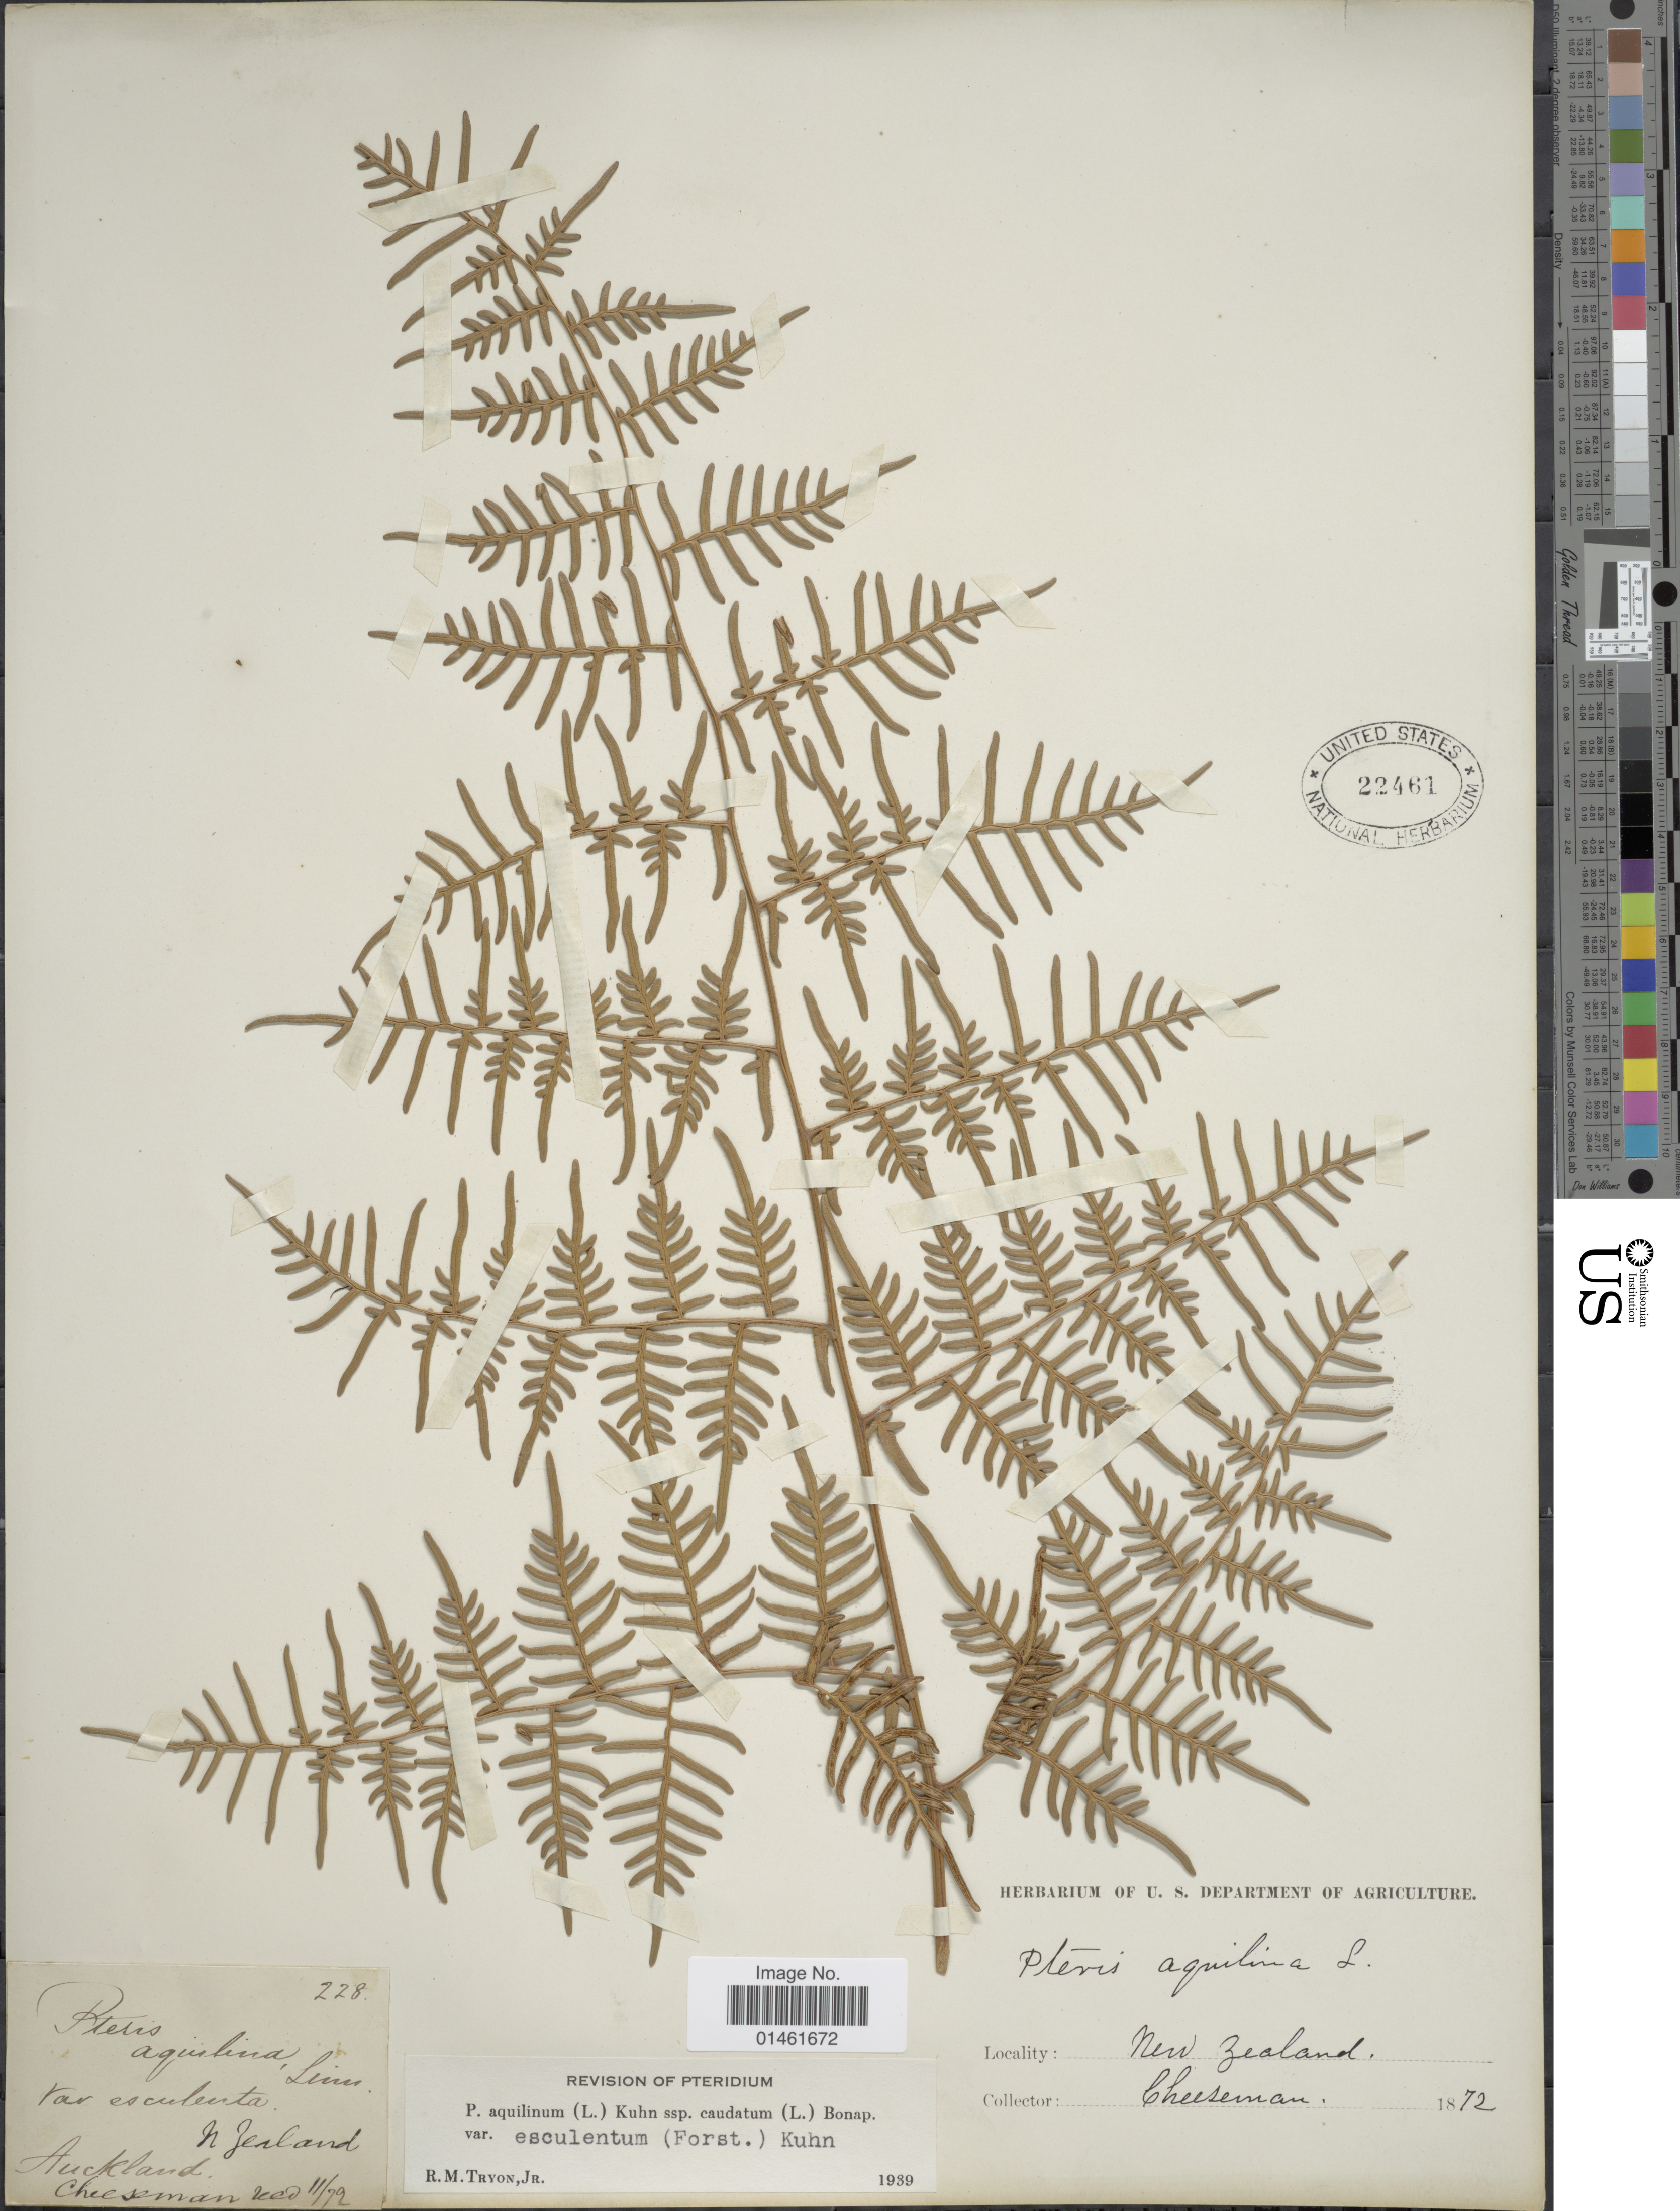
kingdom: Plantae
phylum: Tracheophyta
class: Polypodiopsida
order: Polypodiales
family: Dennstaedtiaceae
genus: Pteridium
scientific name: Pteridium esculentum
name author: (G. Forst.) Cockayne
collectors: Cheeseman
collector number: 228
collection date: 1872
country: New Zealand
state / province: Auckland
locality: Auckland, New Zealand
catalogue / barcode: US 22461